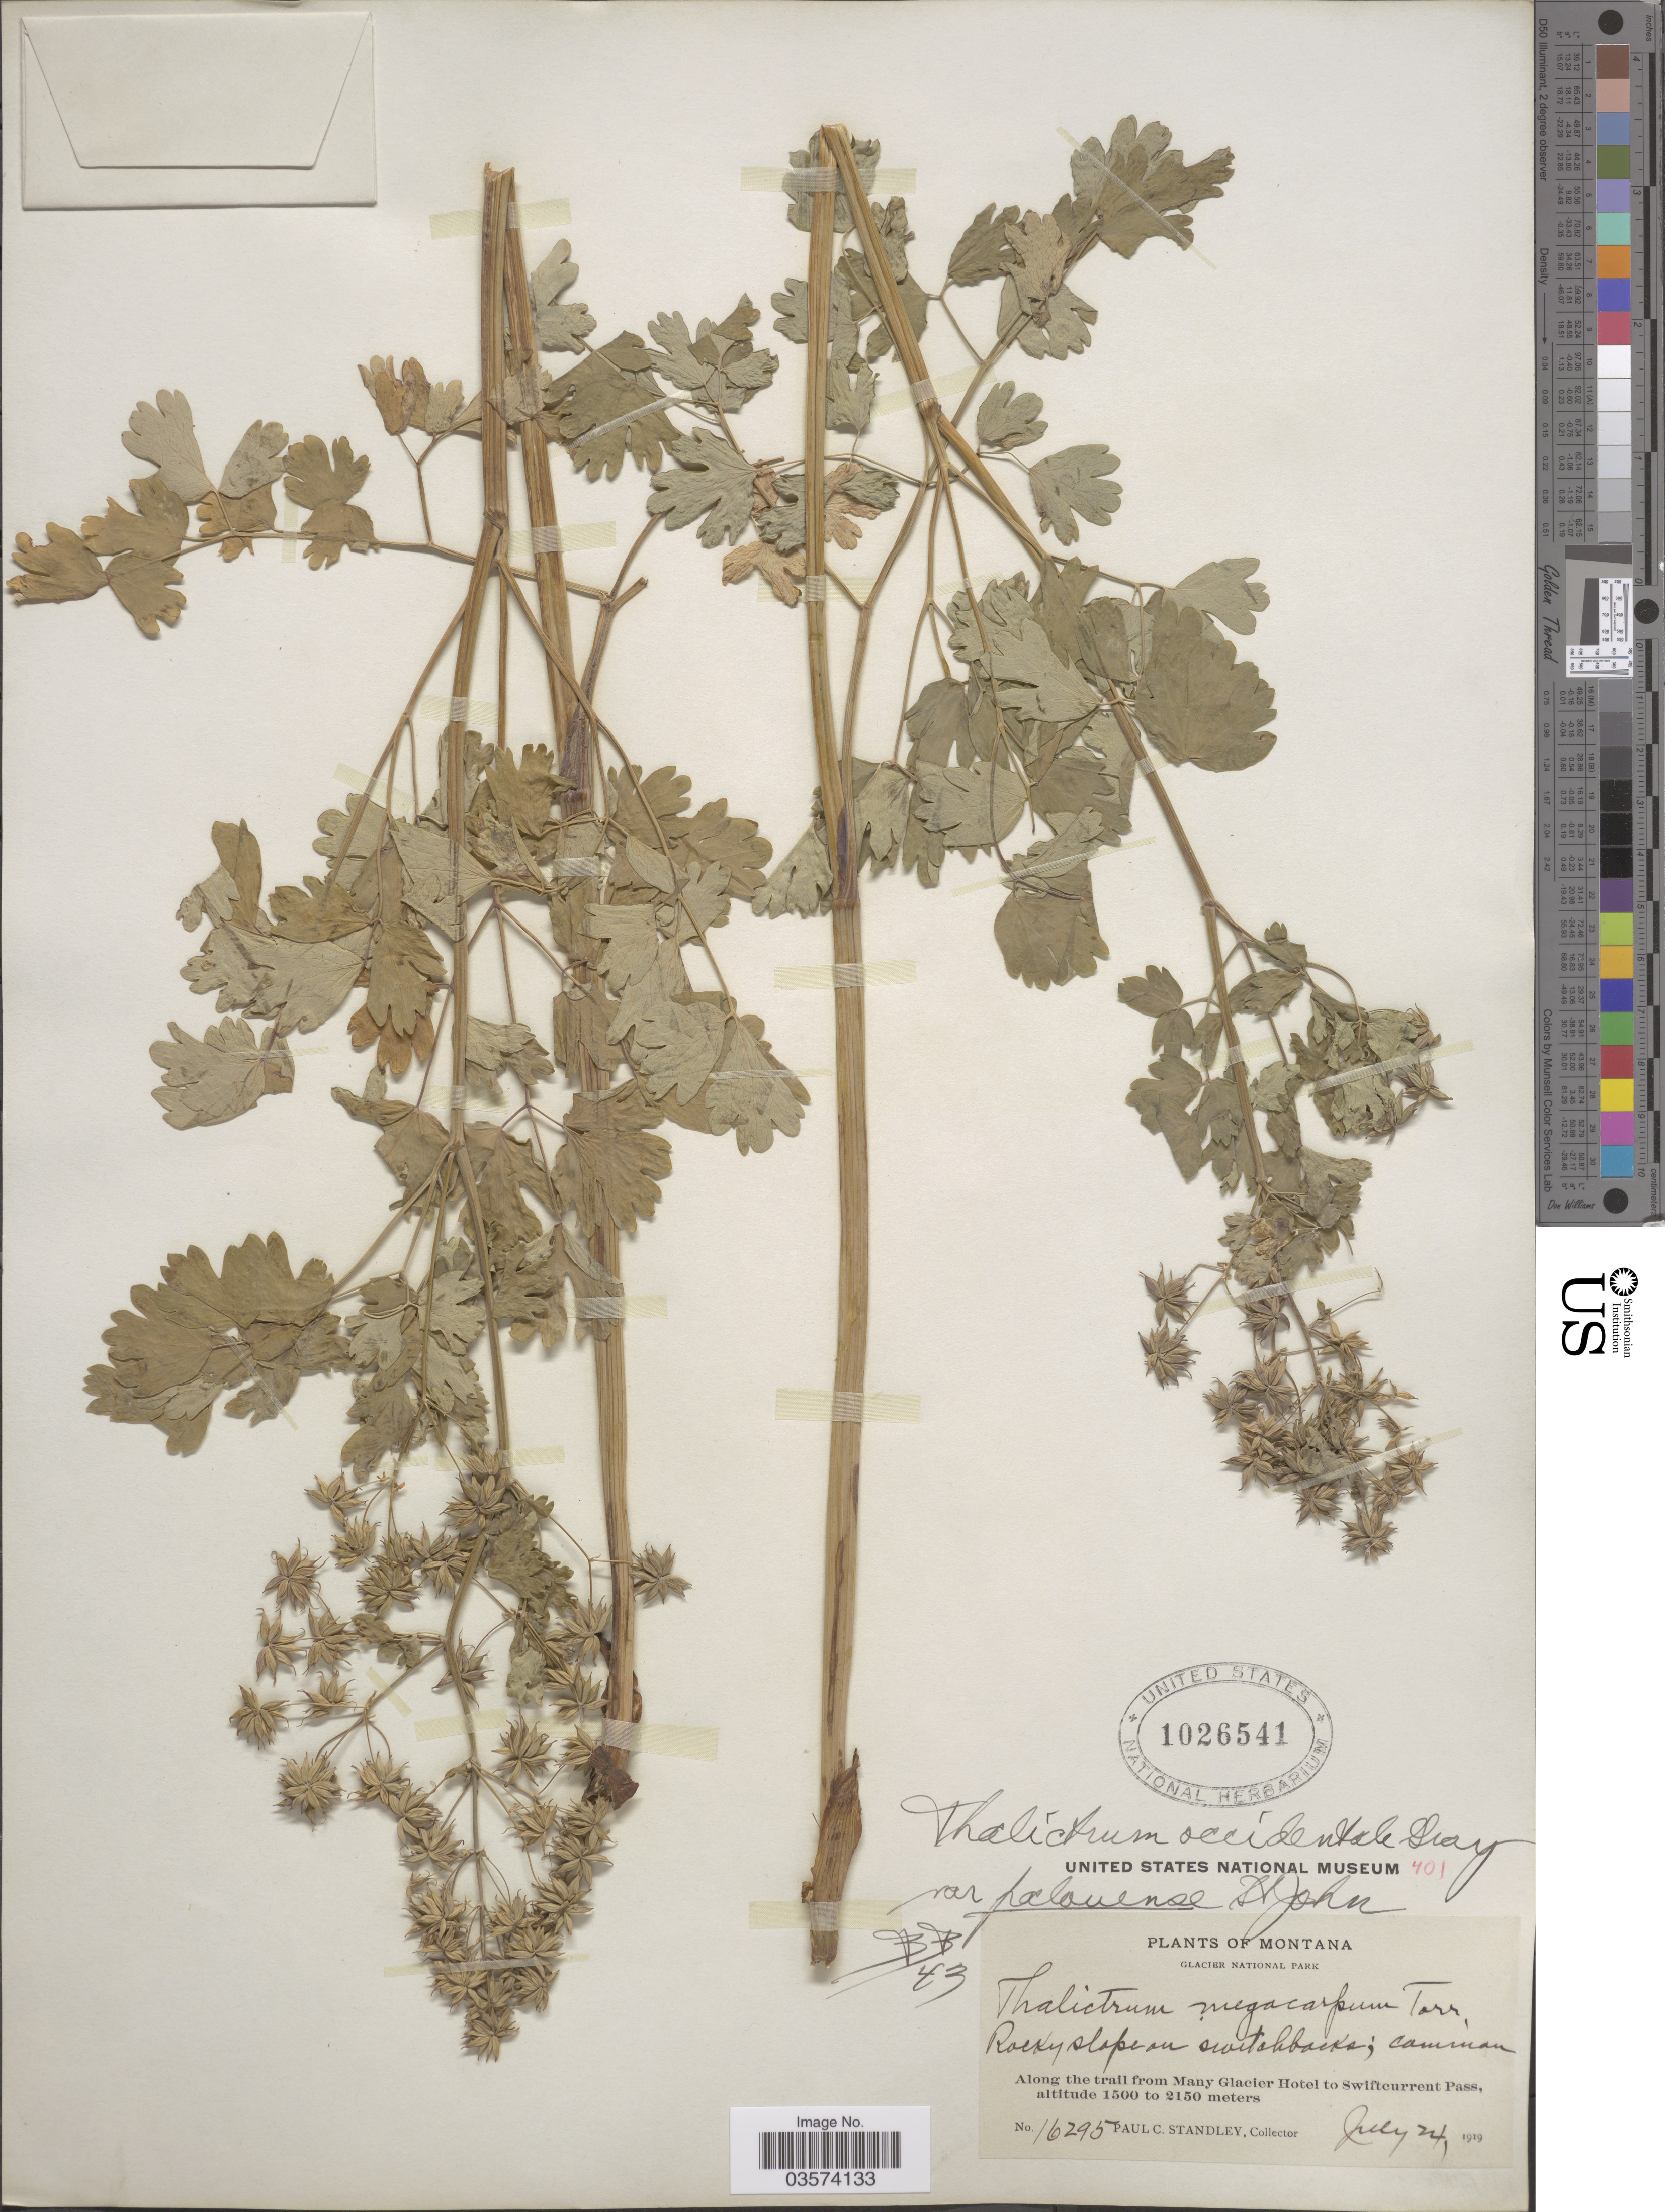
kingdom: Plantae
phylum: Tracheophyta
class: Magnoliopsida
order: Ranunculales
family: Ranunculaceae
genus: Thalictrum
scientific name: Thalictrum occidentale var. palousense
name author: H. St. John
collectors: P. C. Standley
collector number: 16295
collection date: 1919-07-24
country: United States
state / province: Montana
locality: Glacier National Park. Along the trail from Many Glacier Hotel to Swiftcurrent Pass.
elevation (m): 1500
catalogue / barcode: US 1026541